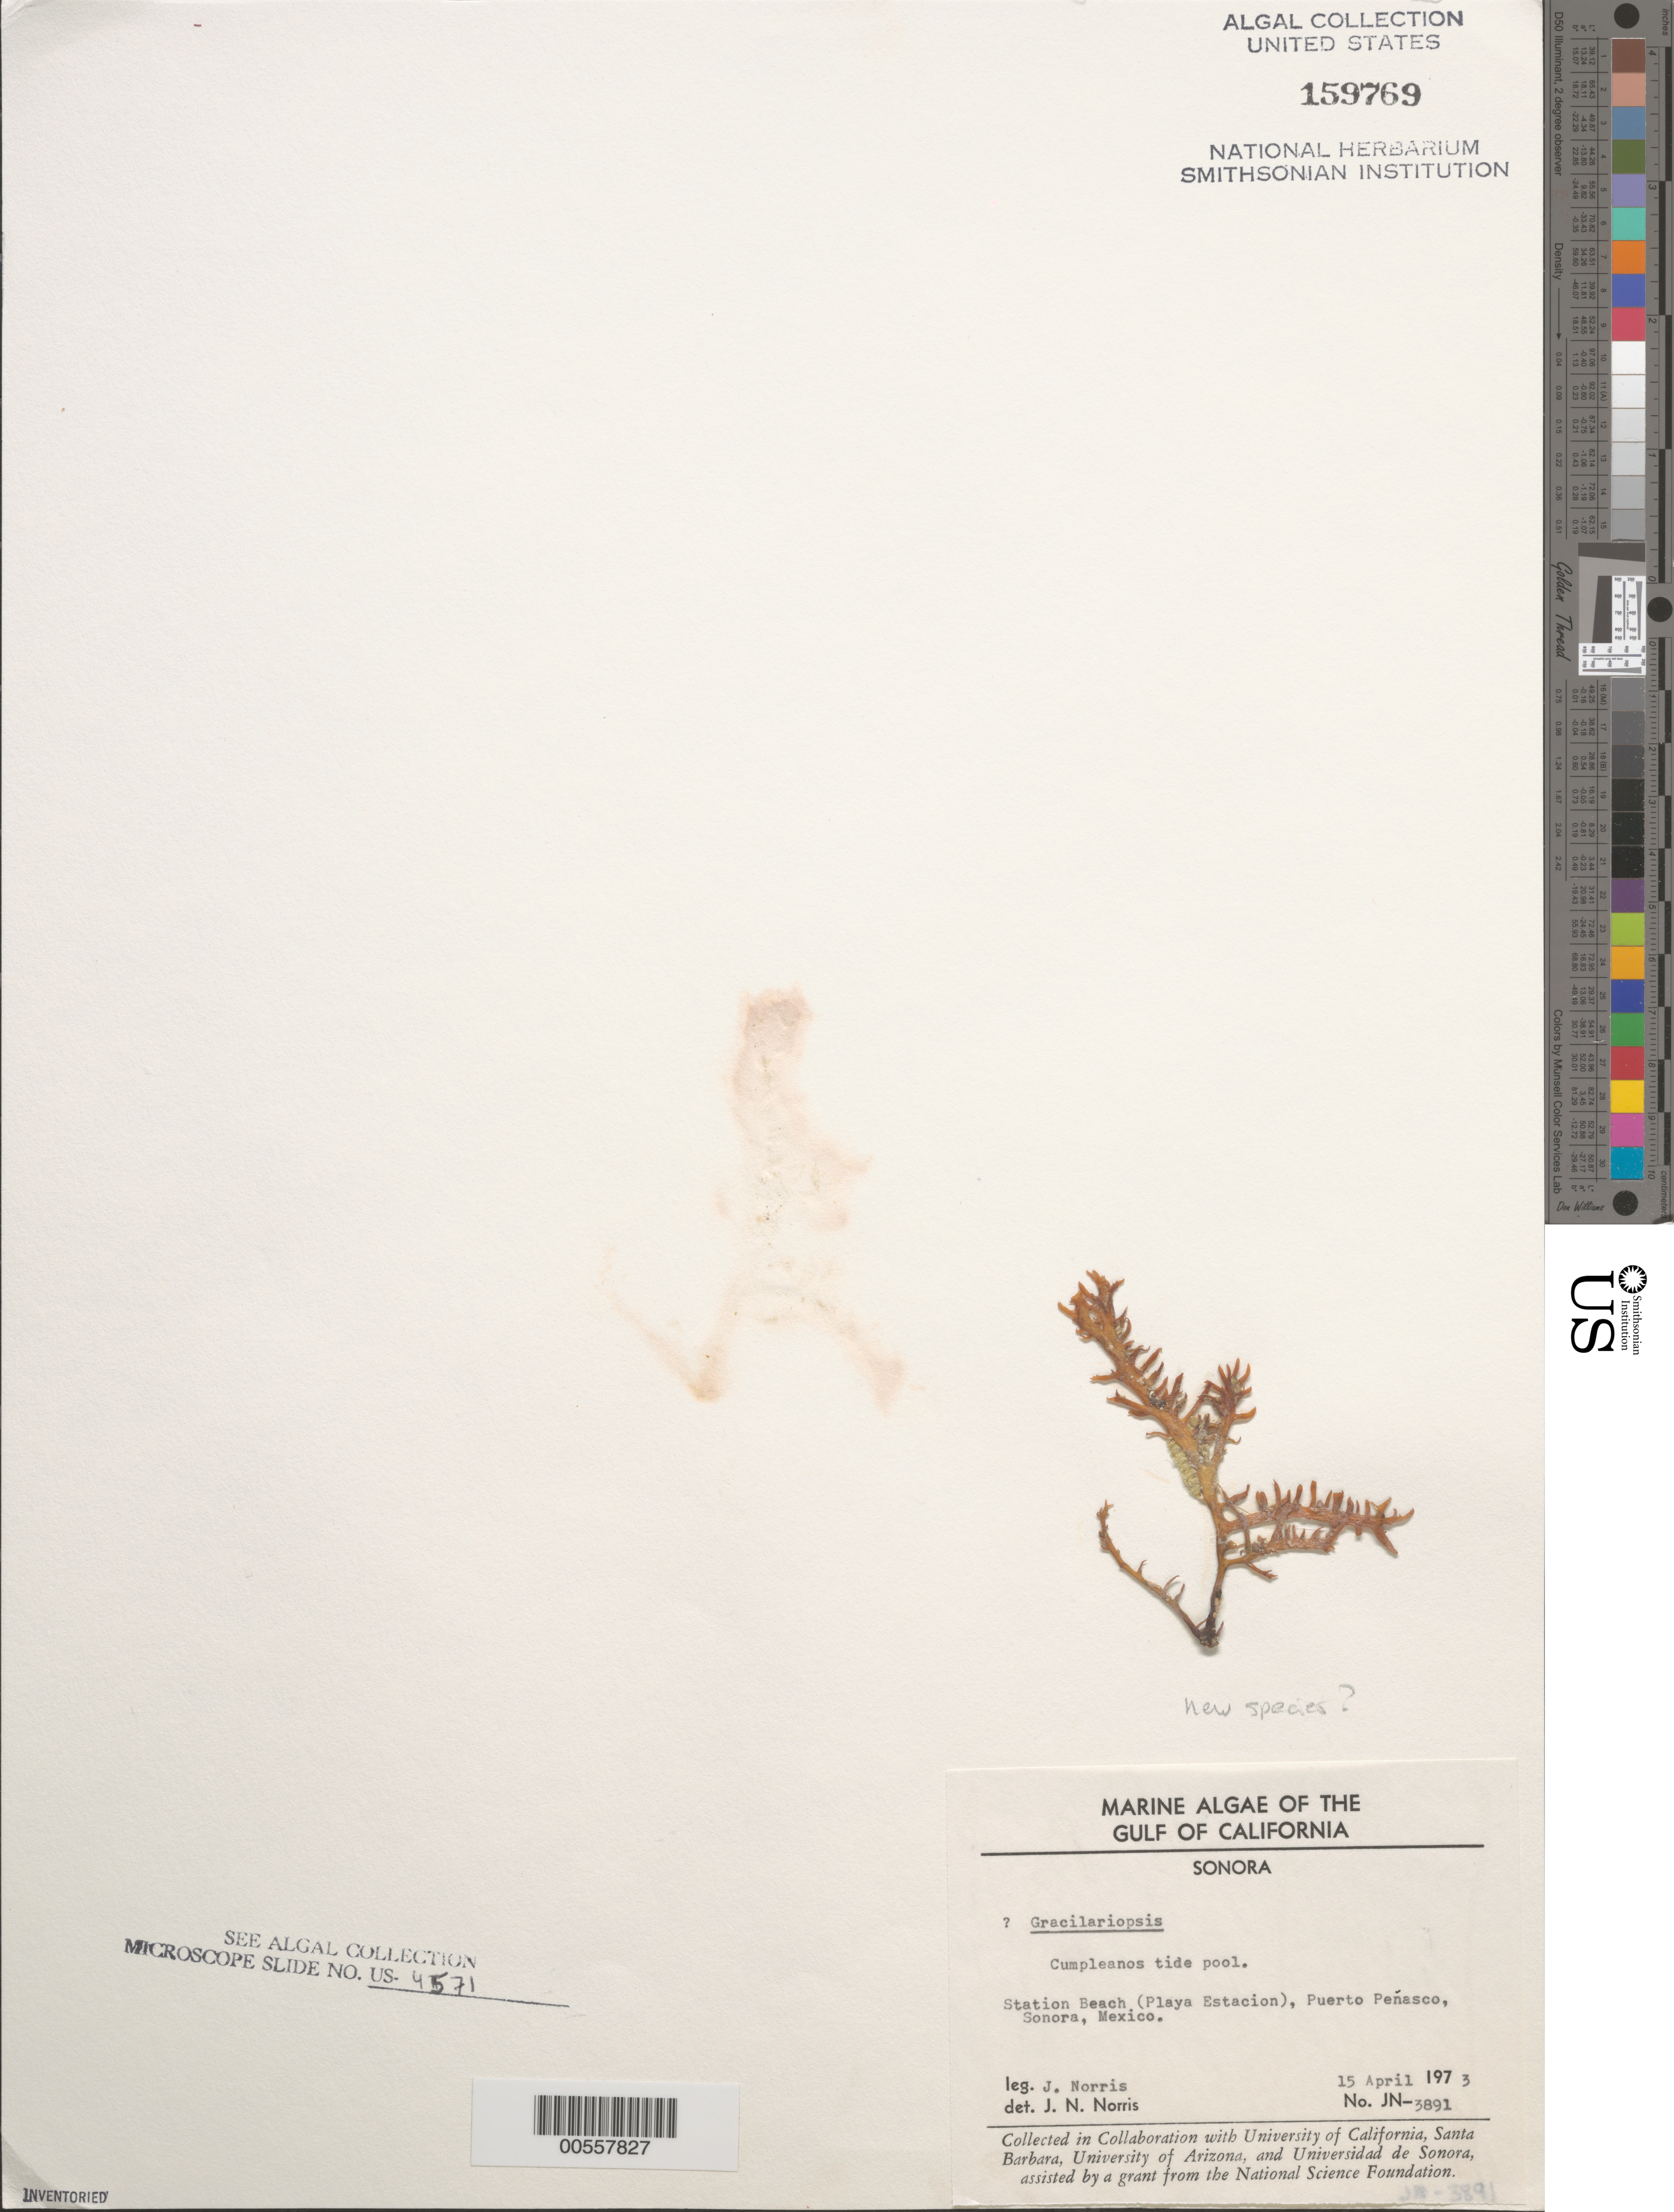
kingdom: Plantae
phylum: Rhodophyta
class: Florideophyceae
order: Gracilariales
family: Gracilariaceae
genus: Gracilariopsis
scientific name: Gracilariopsis sp.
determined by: Norris, James N.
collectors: J. N. Norris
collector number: JN-3891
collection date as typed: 15 Apr 1973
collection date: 1973-04-15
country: Mexico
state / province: Sonora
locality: Playa Estacion, Puerto Penasco, Cumpleanos tide pool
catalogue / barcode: US 159769